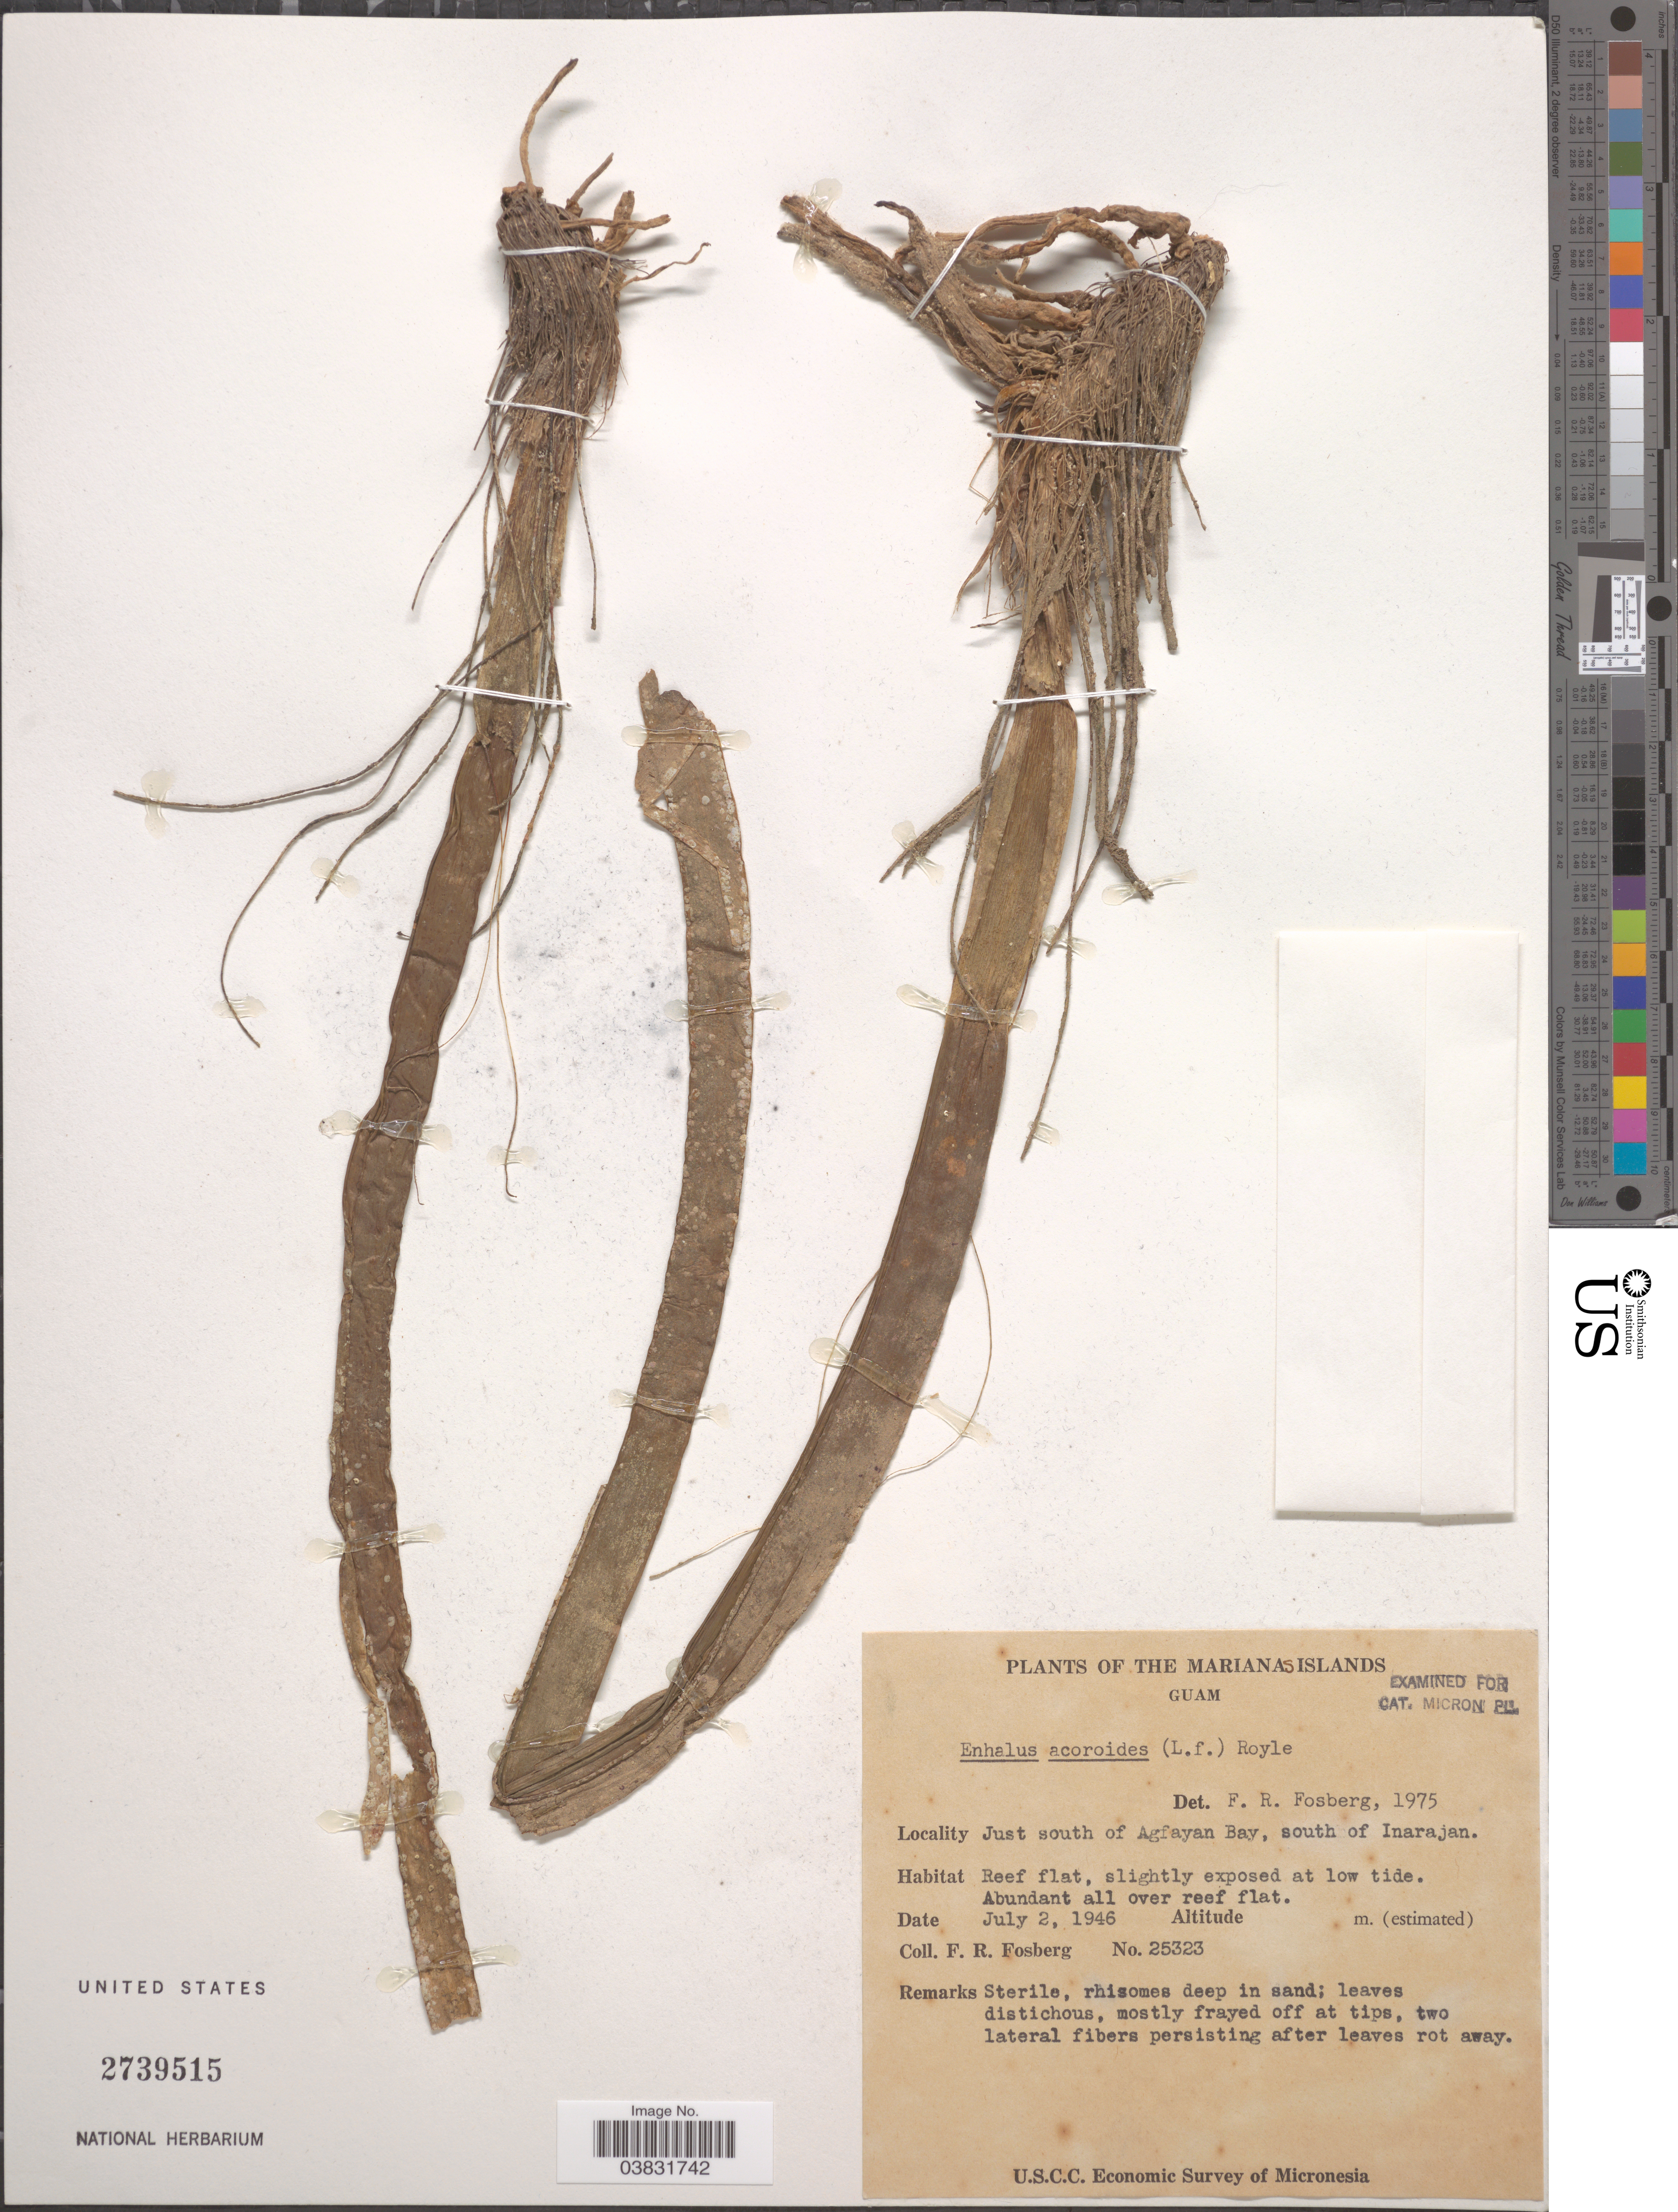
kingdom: Plantae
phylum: Tracheophyta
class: Liliopsida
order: Alismatales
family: Hydrocharitaceae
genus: Enhalus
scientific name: Enhalus acoroides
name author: (L. f.) Royle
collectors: F. R. Fosberg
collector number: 25323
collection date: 1946-07-02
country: Guam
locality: The Marianas Islands. Just south of Agfayan Bay, south of Inarajan.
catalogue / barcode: US 2739515